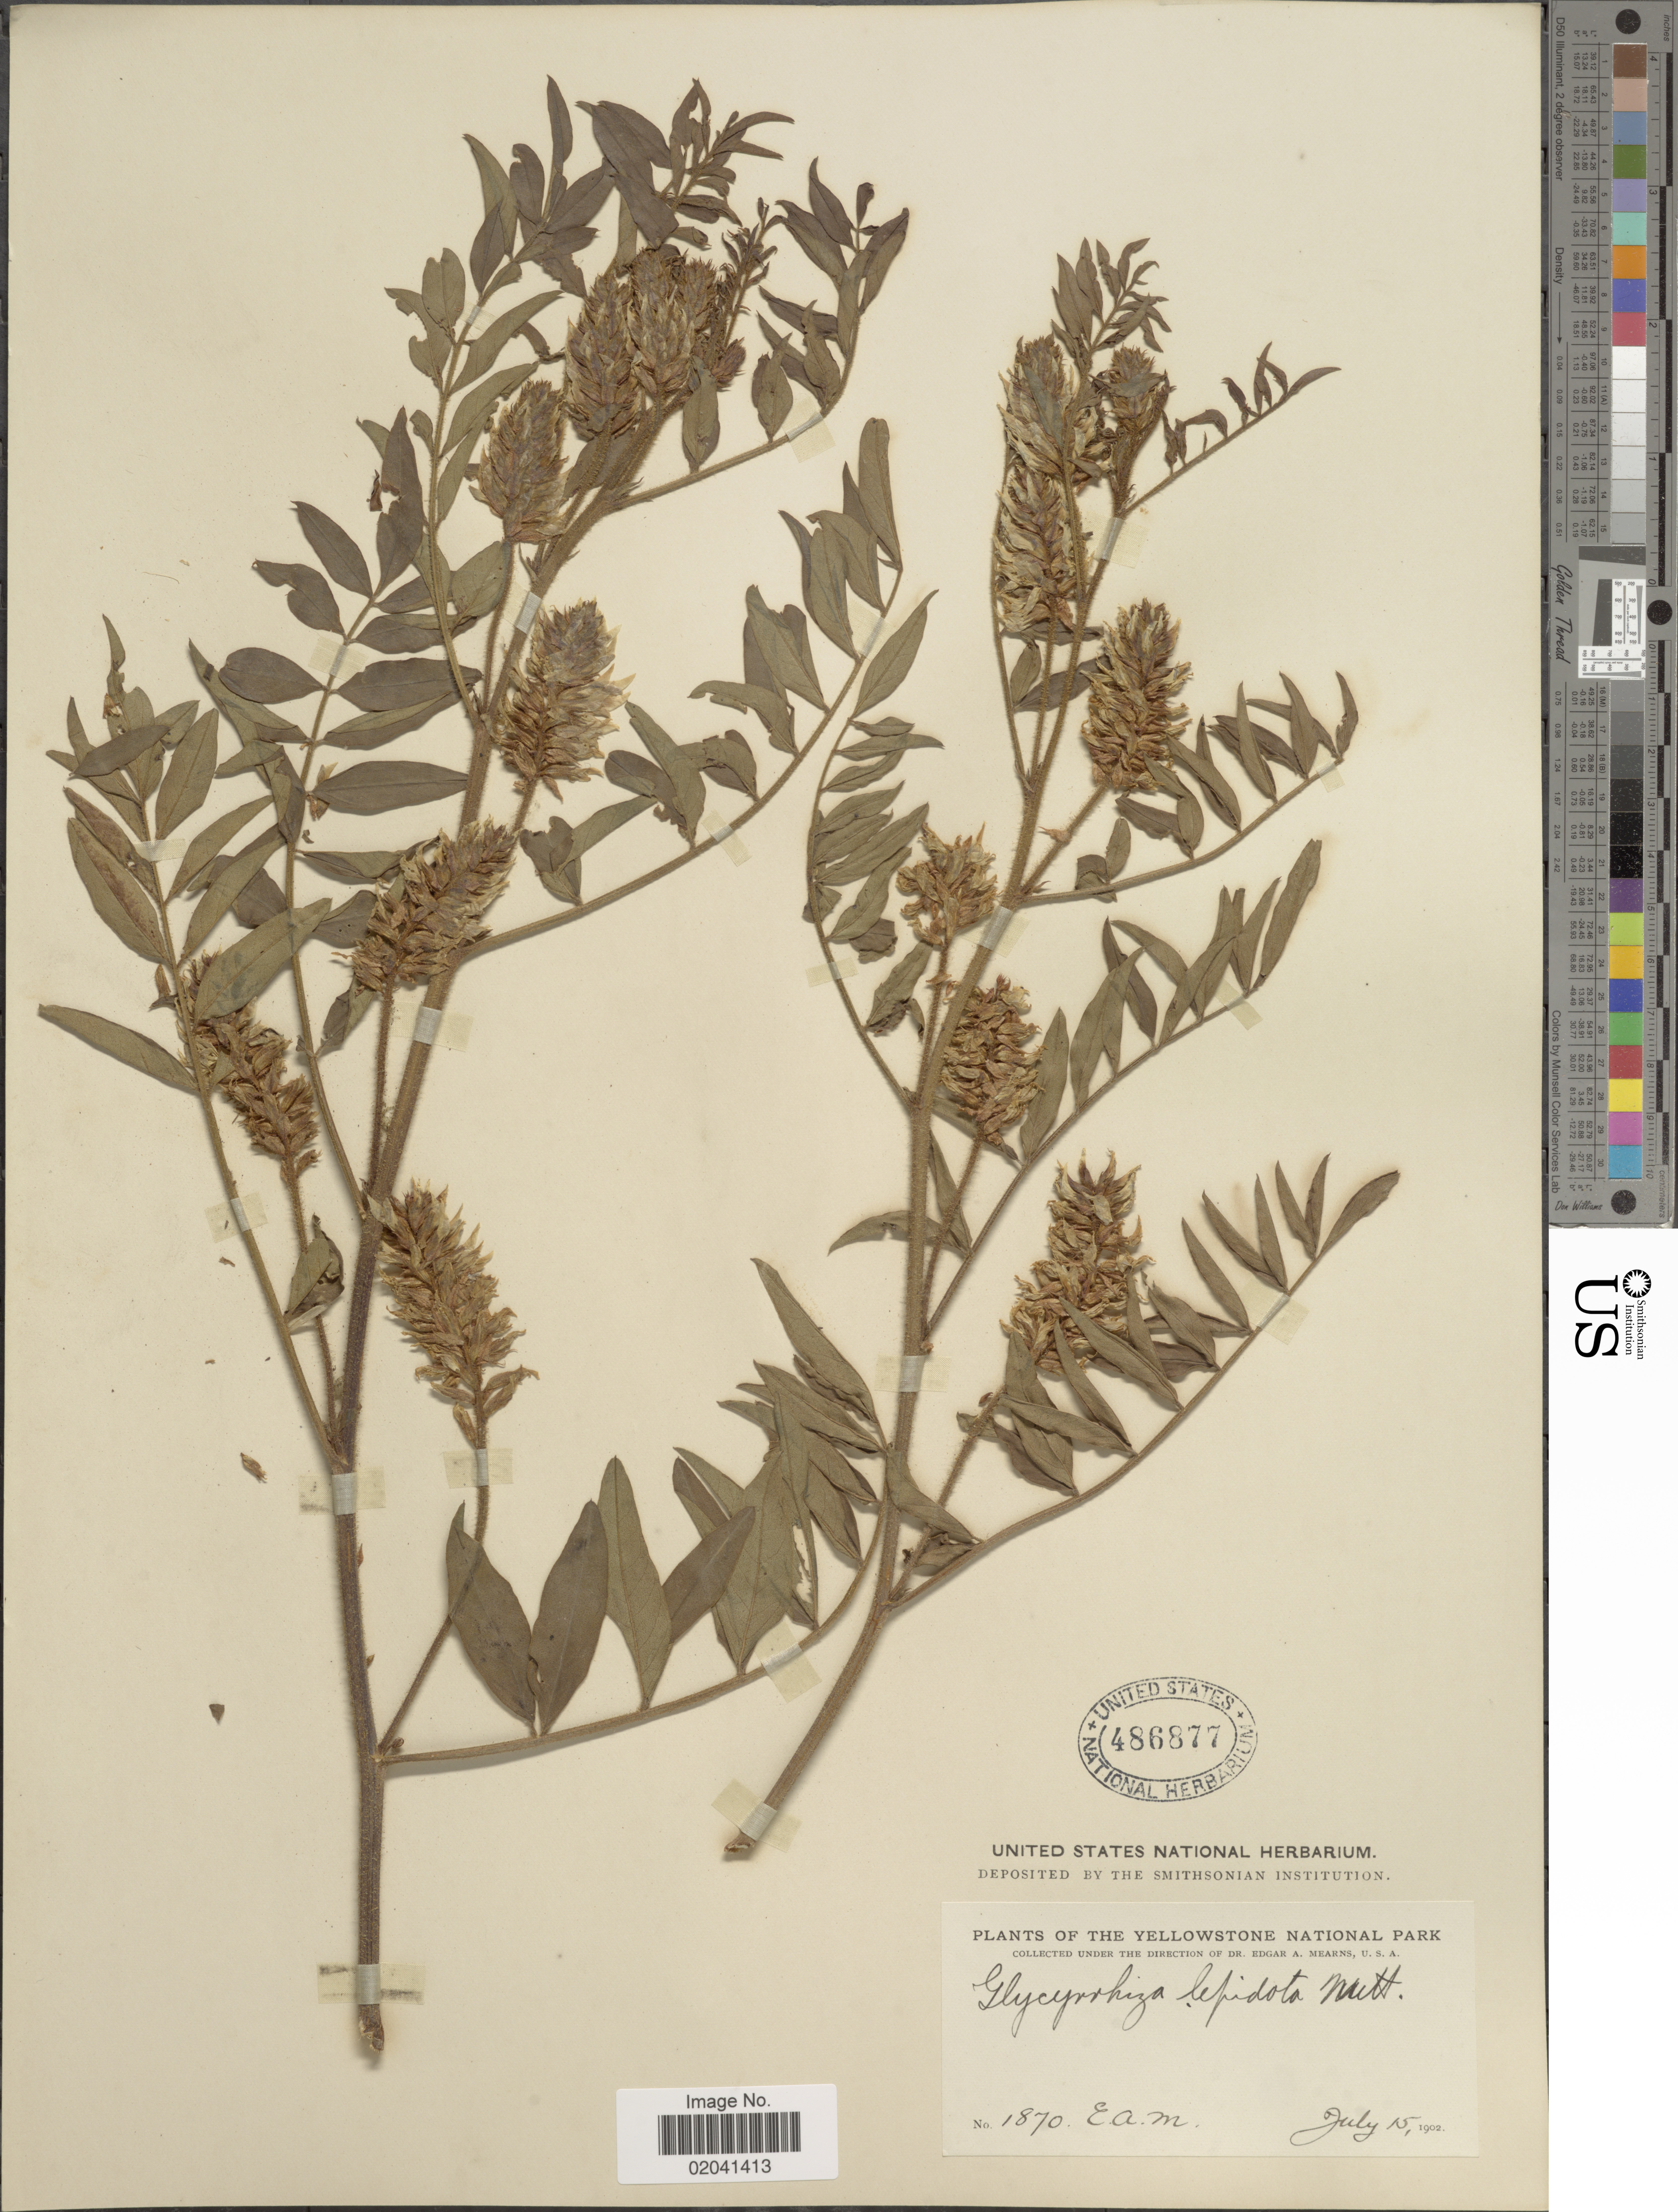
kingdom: Plantae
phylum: Tracheophyta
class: Magnoliopsida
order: Fabales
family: Fabaceae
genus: Glycyrrhiza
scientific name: Glycyrrhiza lepidota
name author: Pursh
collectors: E. A. Mearns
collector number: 1870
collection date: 1902-07-15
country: United States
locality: Yellowstone National Park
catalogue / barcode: US 486877